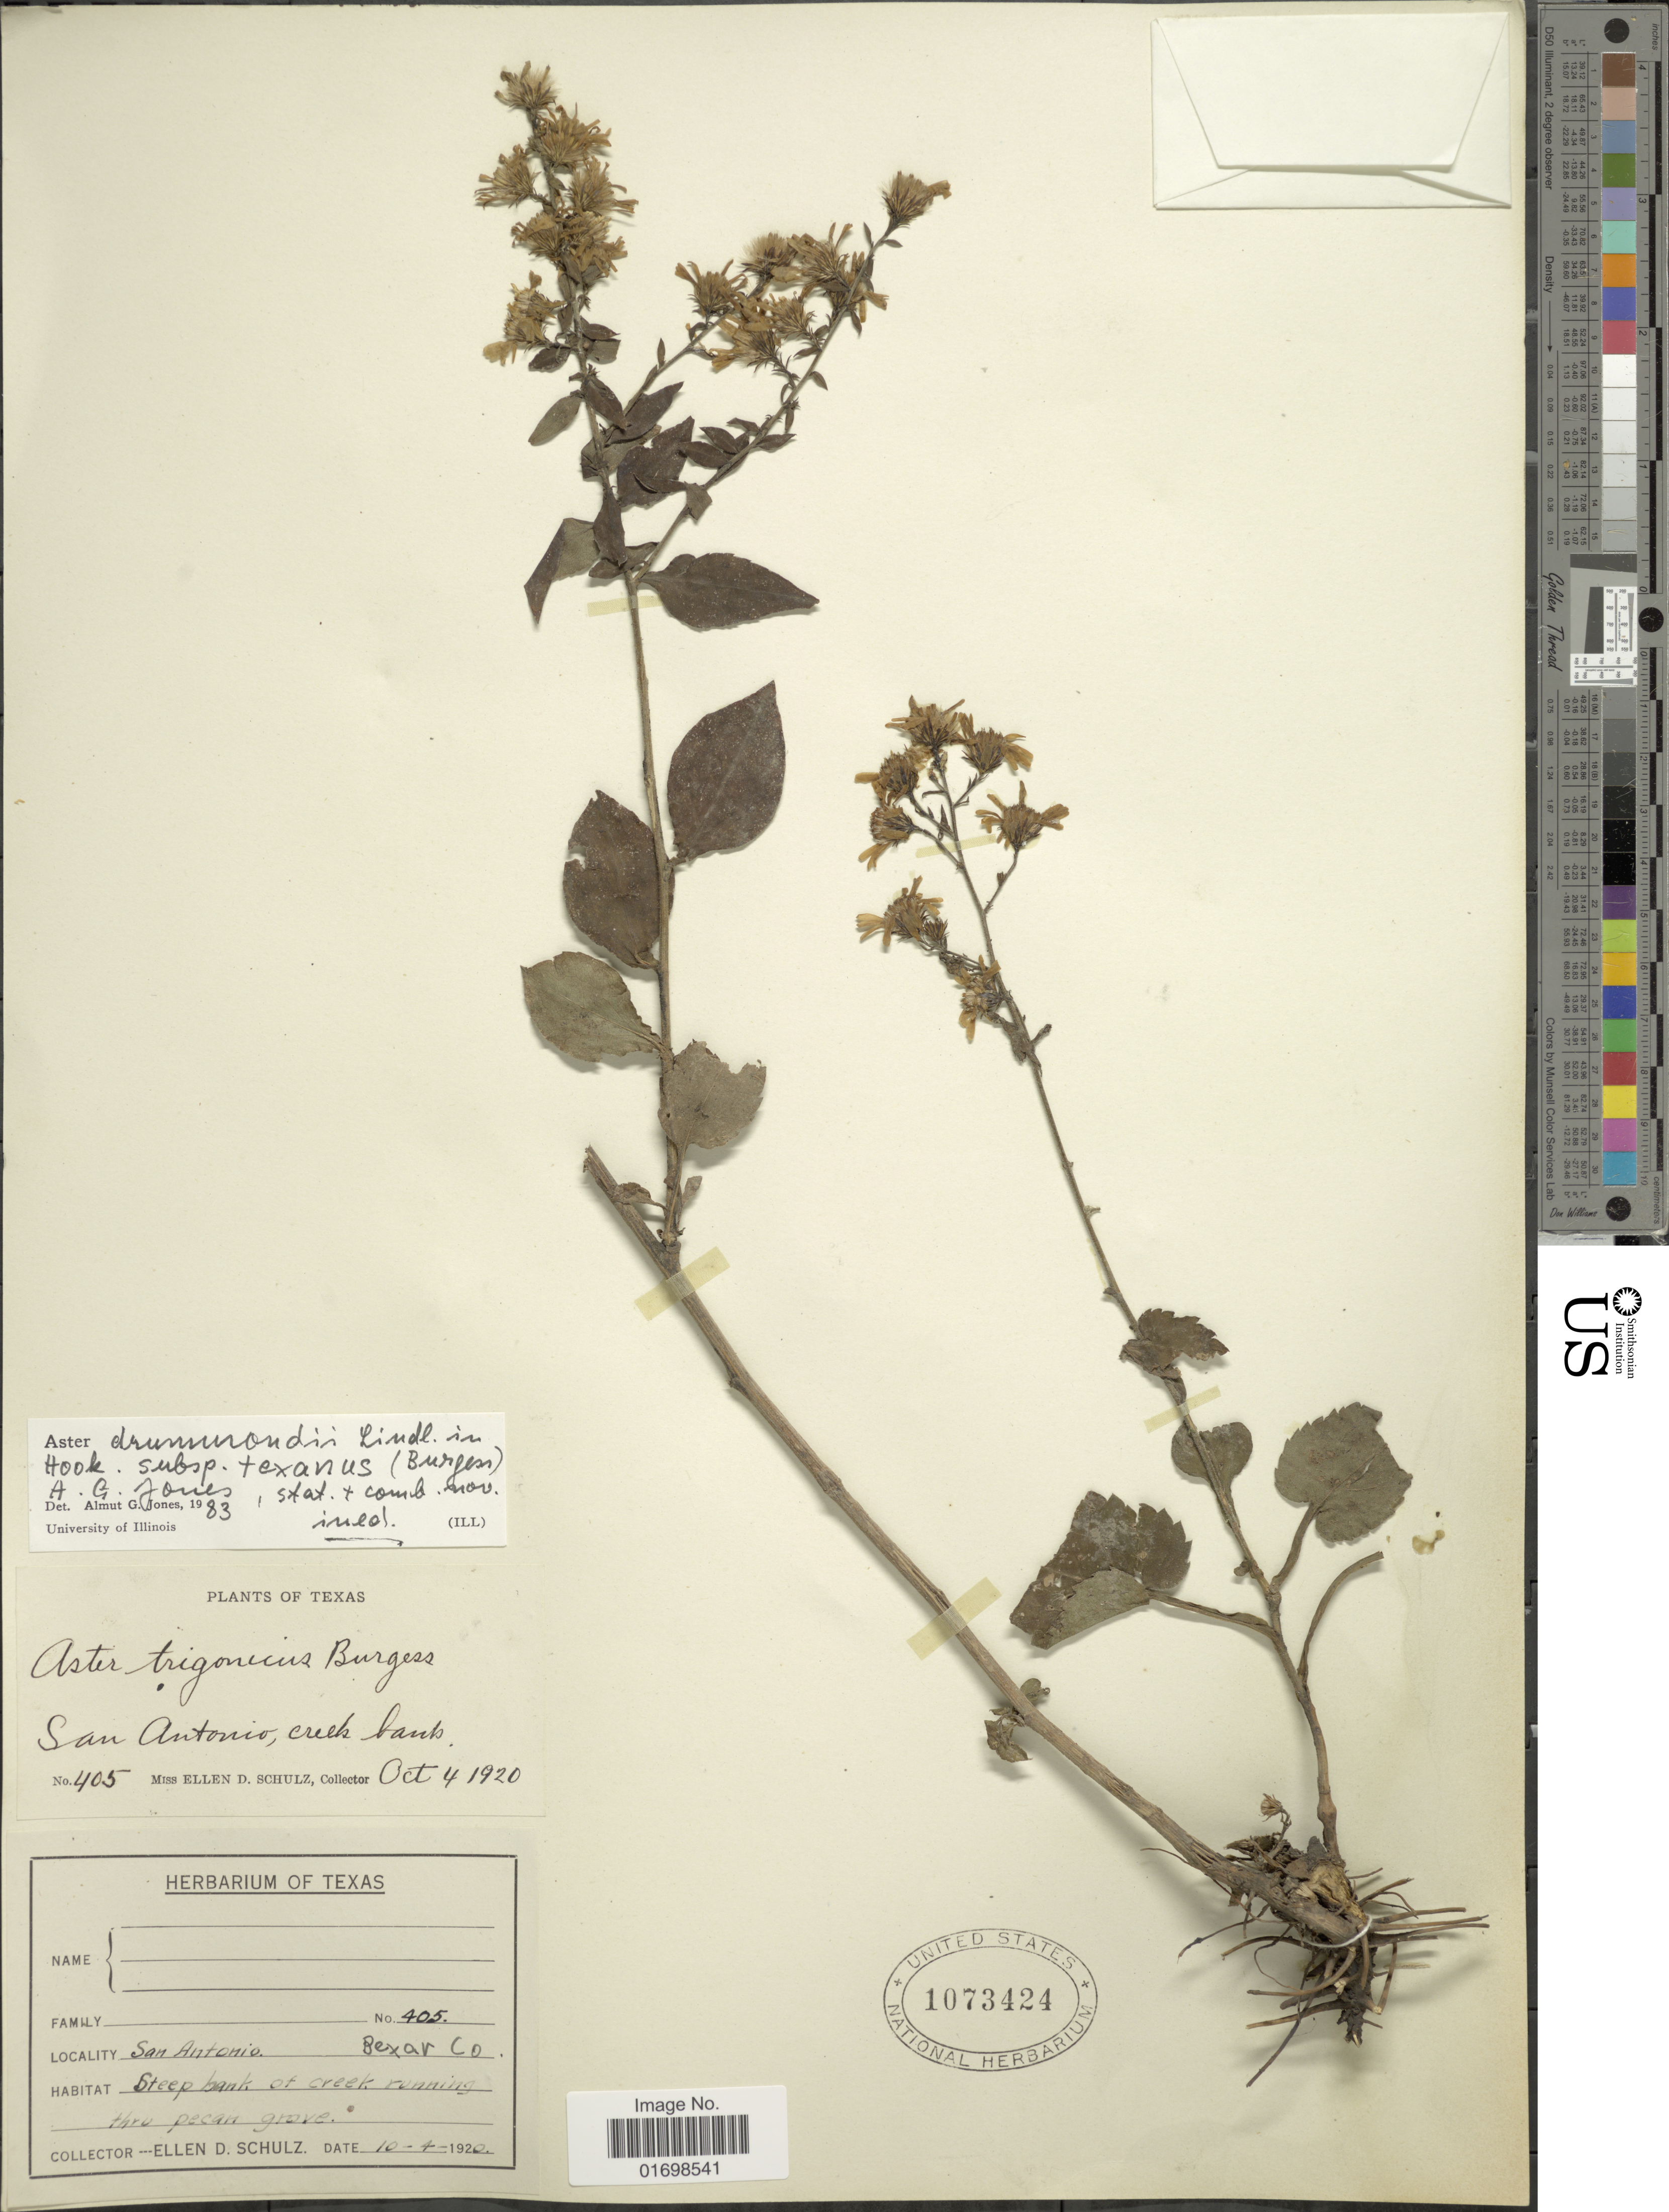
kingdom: Plantae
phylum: Tracheophyta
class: Magnoliopsida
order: Asterales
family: Asteraceae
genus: Symphyotrichum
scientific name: Symphyotrichum drummondii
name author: (Lindl.) G.L. Nesom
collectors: E. D. Schulz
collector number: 405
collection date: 1920-10-04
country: United States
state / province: Texas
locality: San Antonio. Bexar Co. Steep banl of creek running thro pecan grave, creek banks.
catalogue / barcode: US 1073424